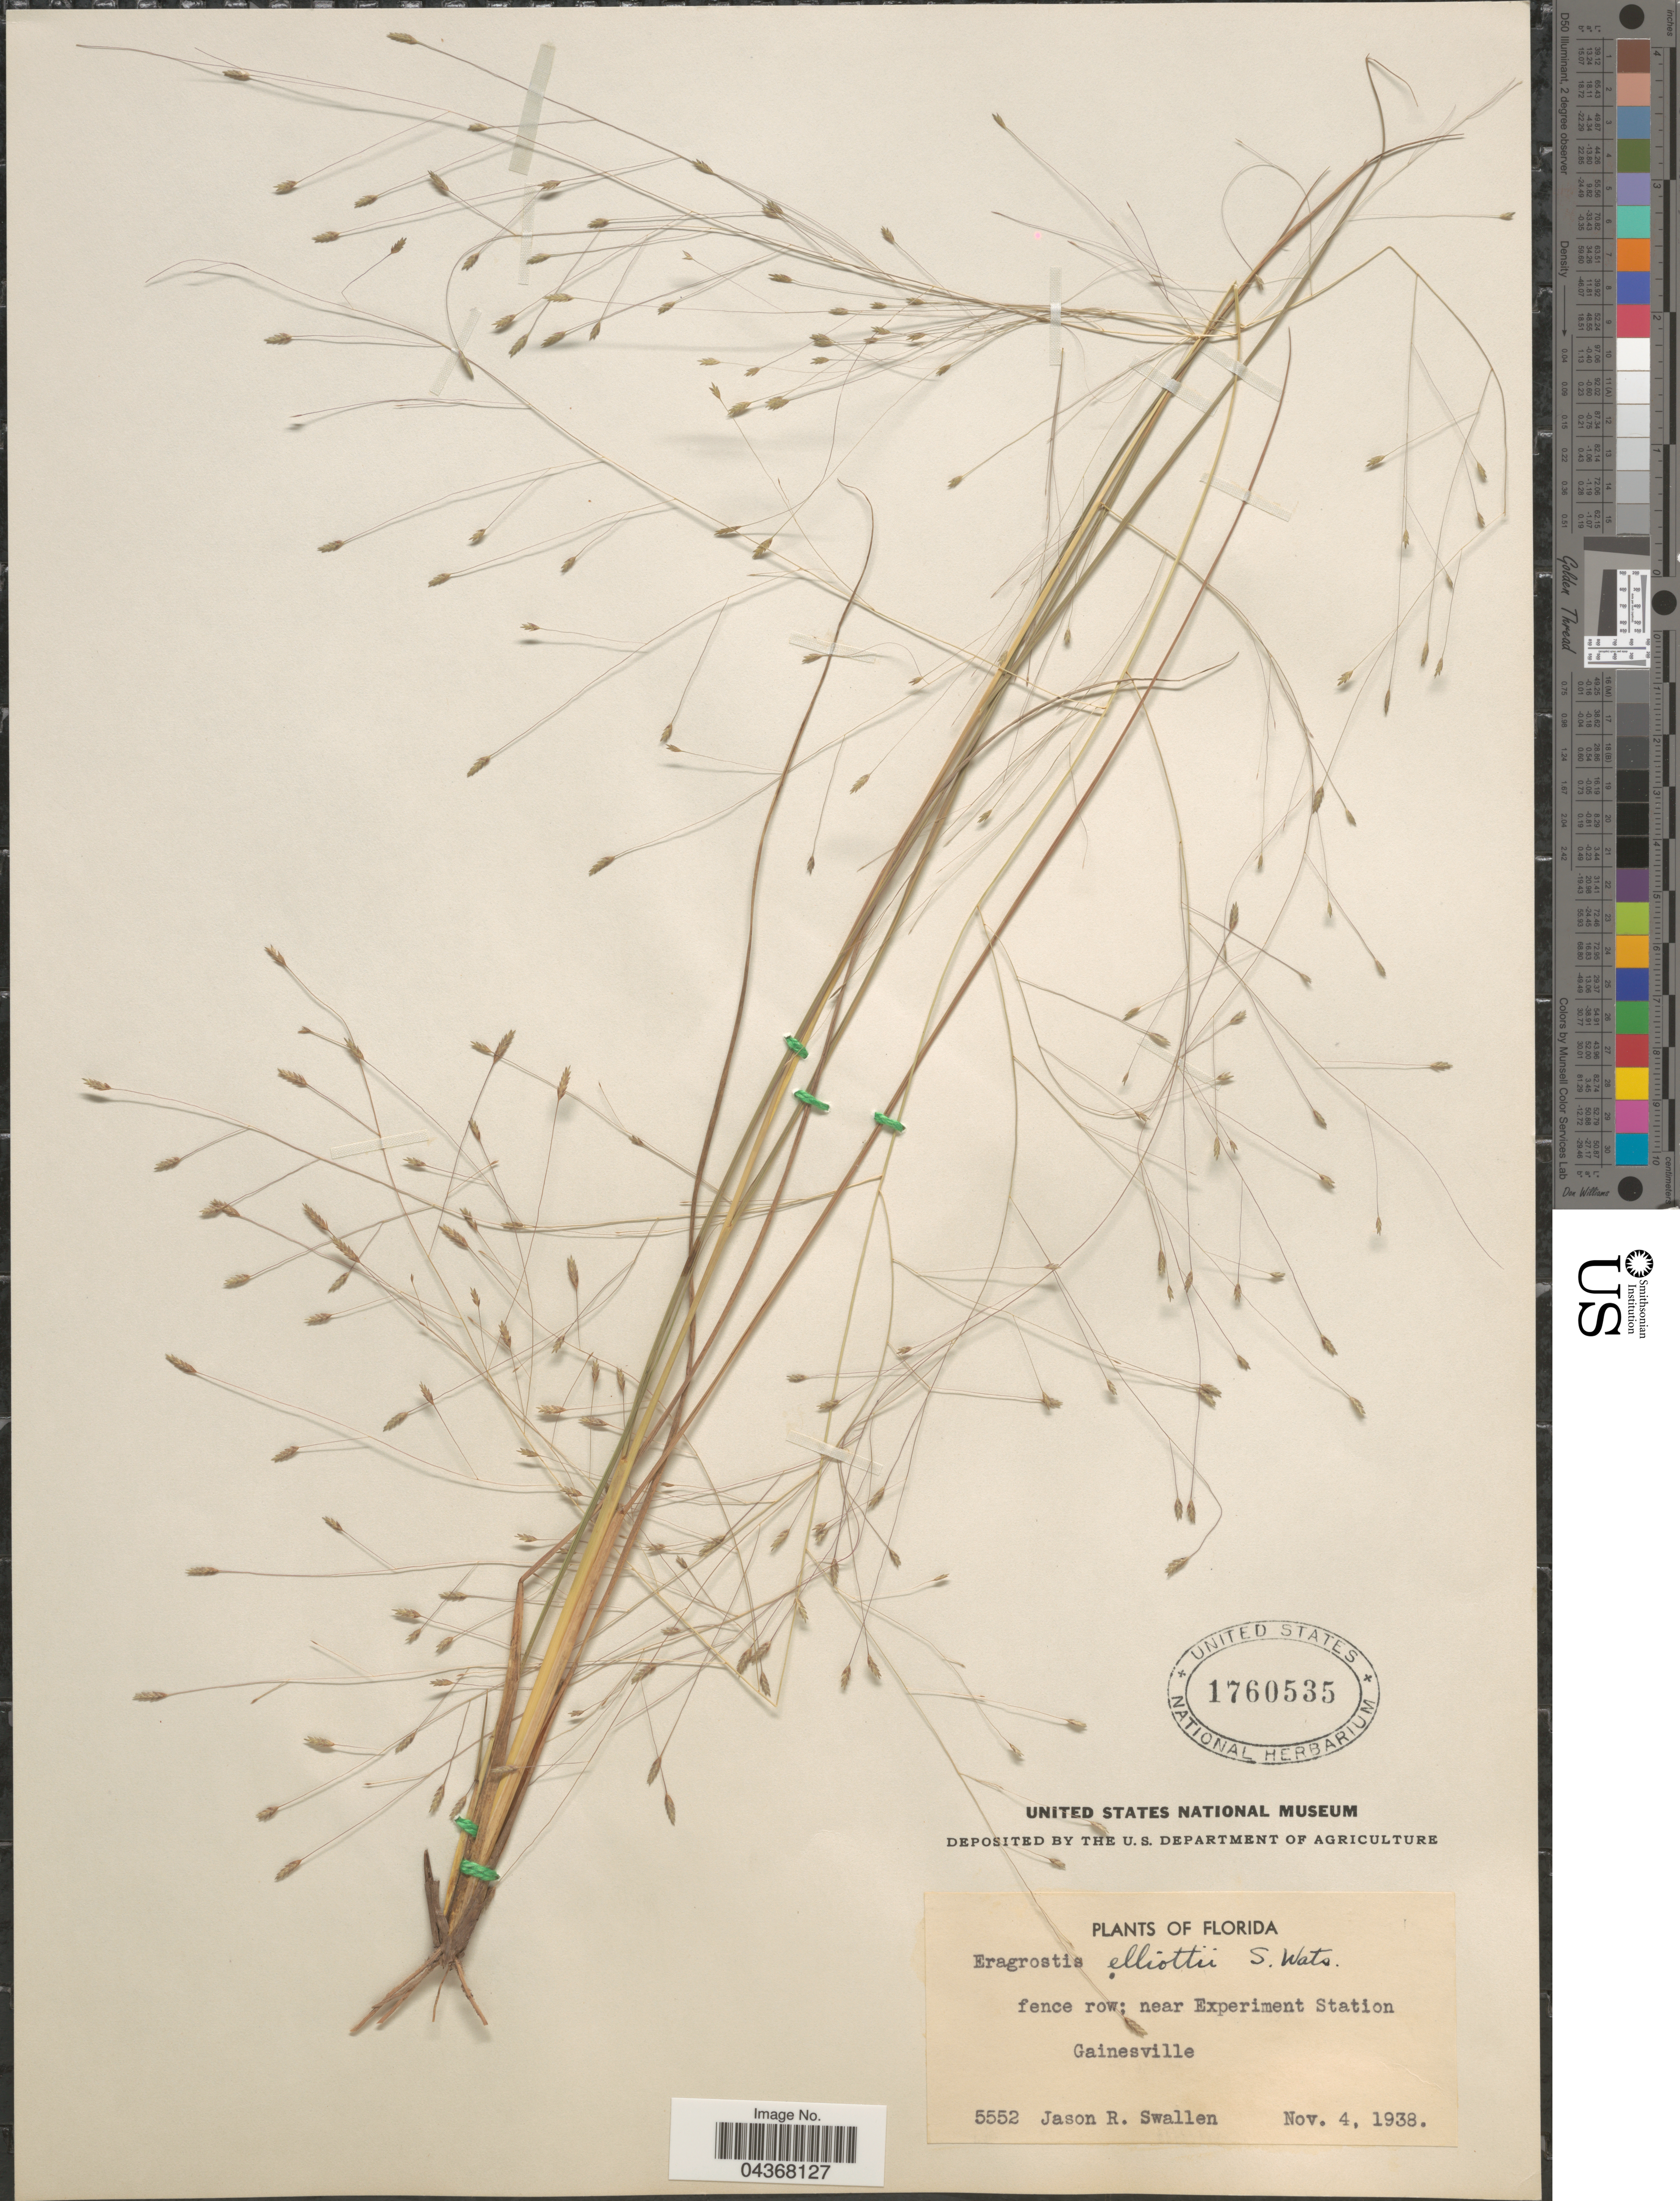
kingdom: Plantae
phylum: Tracheophyta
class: Liliopsida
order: Poales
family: Poaceae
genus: Eragrostis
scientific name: Eragrostis elliottii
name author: S. Watson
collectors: J. R. Swallen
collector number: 5552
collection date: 1938-11-04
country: United States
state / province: Florida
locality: Near Experiment Station. Gainesville.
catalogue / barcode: US 1760535